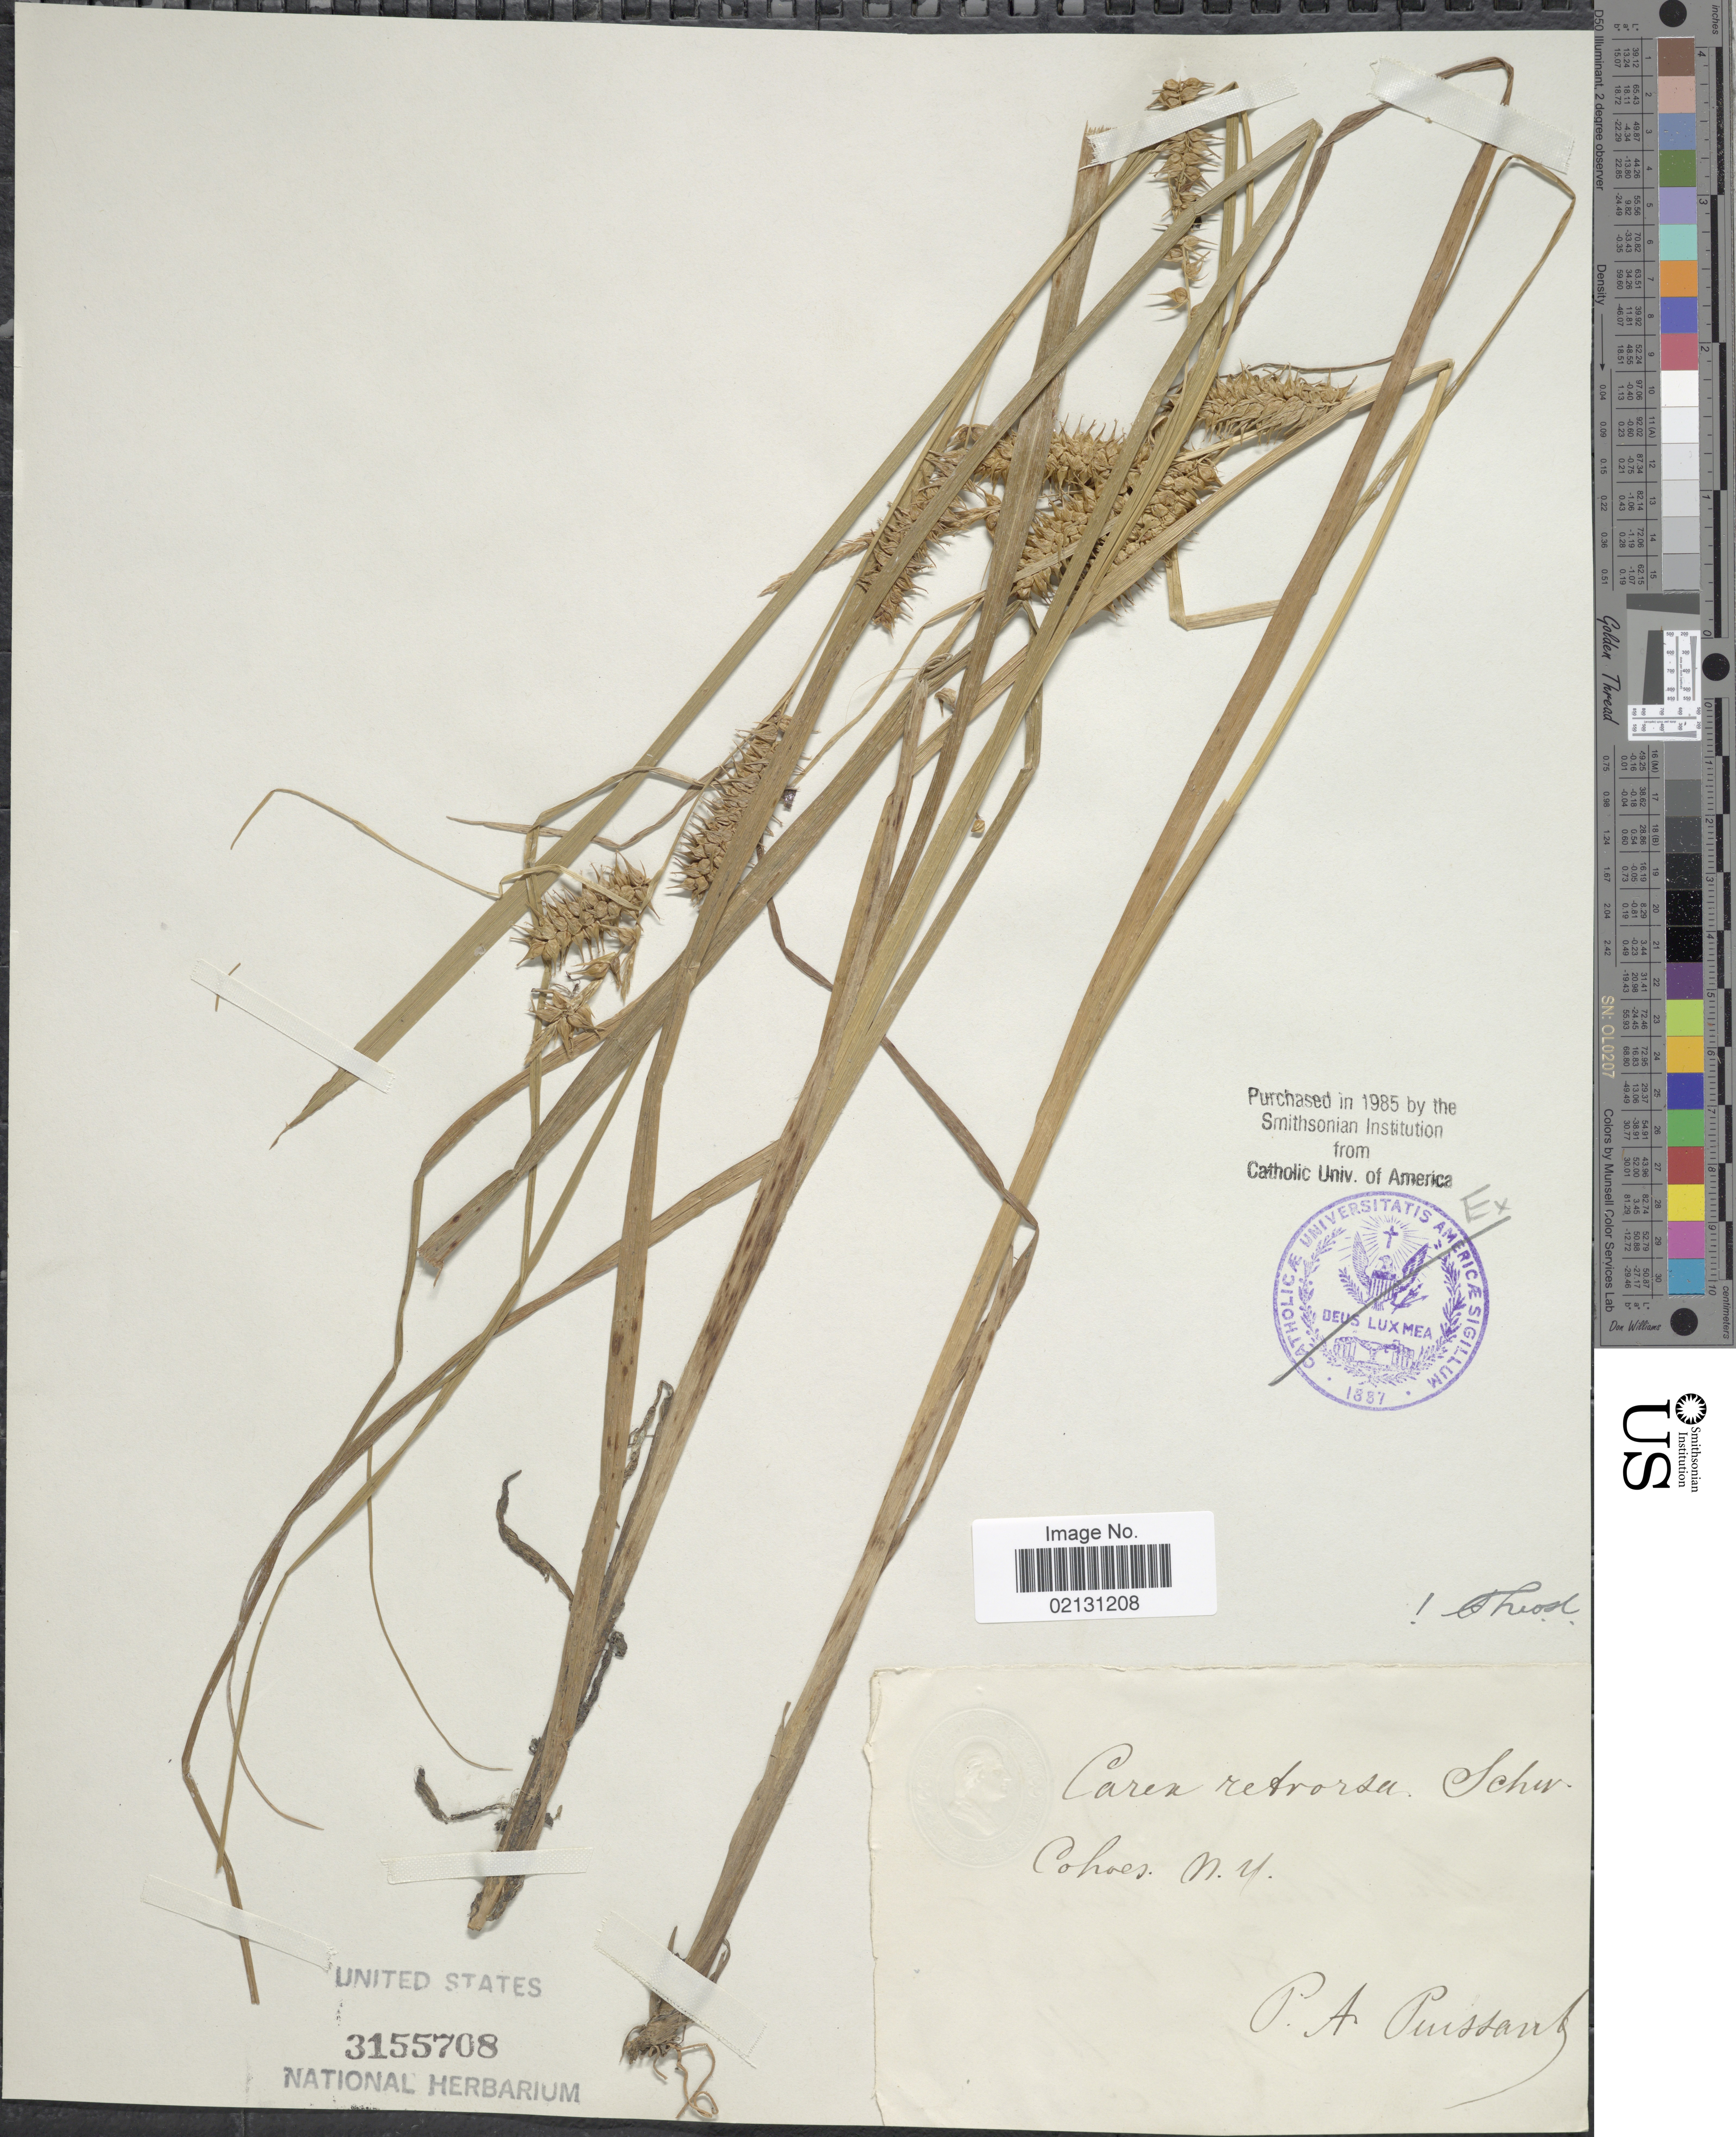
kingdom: Plantae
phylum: Tracheophyta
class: Liliopsida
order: Poales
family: Cyperaceae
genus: Carex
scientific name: Carex retrorsa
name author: Schwein.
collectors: P. Puissant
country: United States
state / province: New York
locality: Cohoes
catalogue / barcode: US 3155708